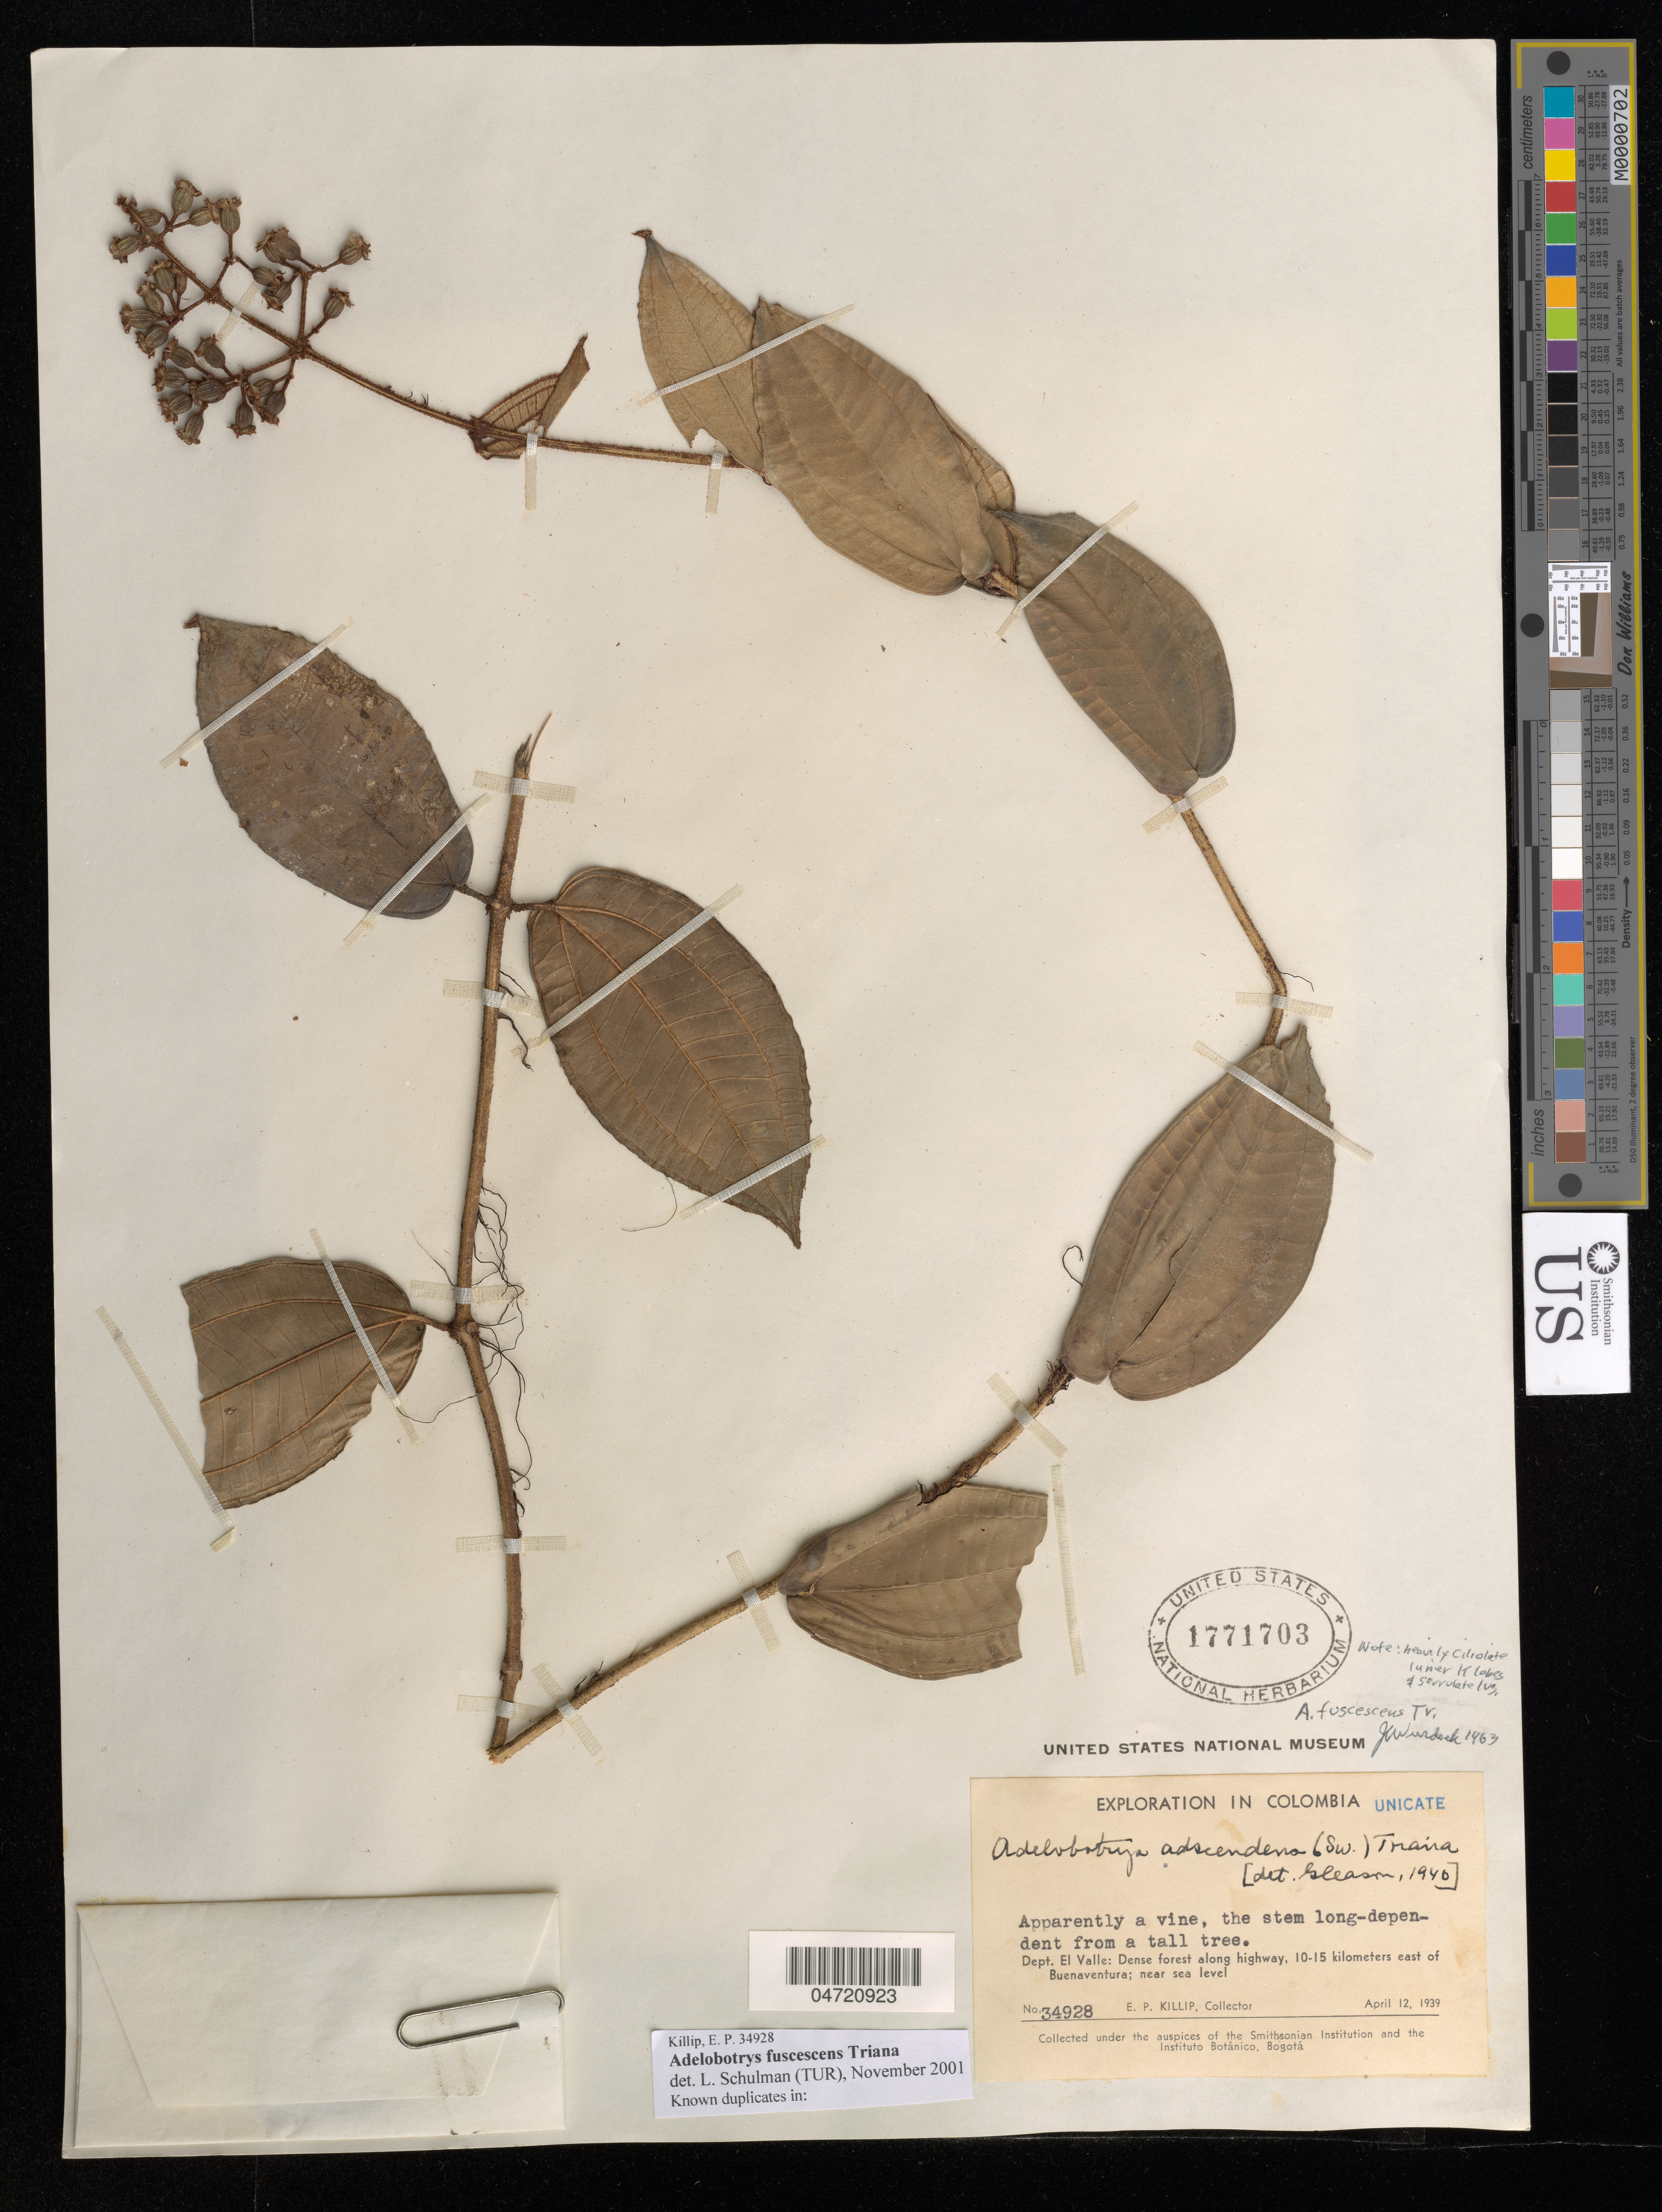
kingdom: Plantae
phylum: Tracheophyta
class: Magnoliopsida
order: Myrtales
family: Melastomataceae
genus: Adelobotrys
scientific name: Adelobotrys fuscescens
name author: Triana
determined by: Schulman, Leif, (TUR), University of Turku (FINLAND)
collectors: E. P. Killip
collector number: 34928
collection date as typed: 12 Apr 1939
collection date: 1939-04-12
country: Colombia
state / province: Valle del Cauca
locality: Along highway, 10-15 km E of Buenaventura, near sea level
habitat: Dense forest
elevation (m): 0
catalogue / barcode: US 1771703